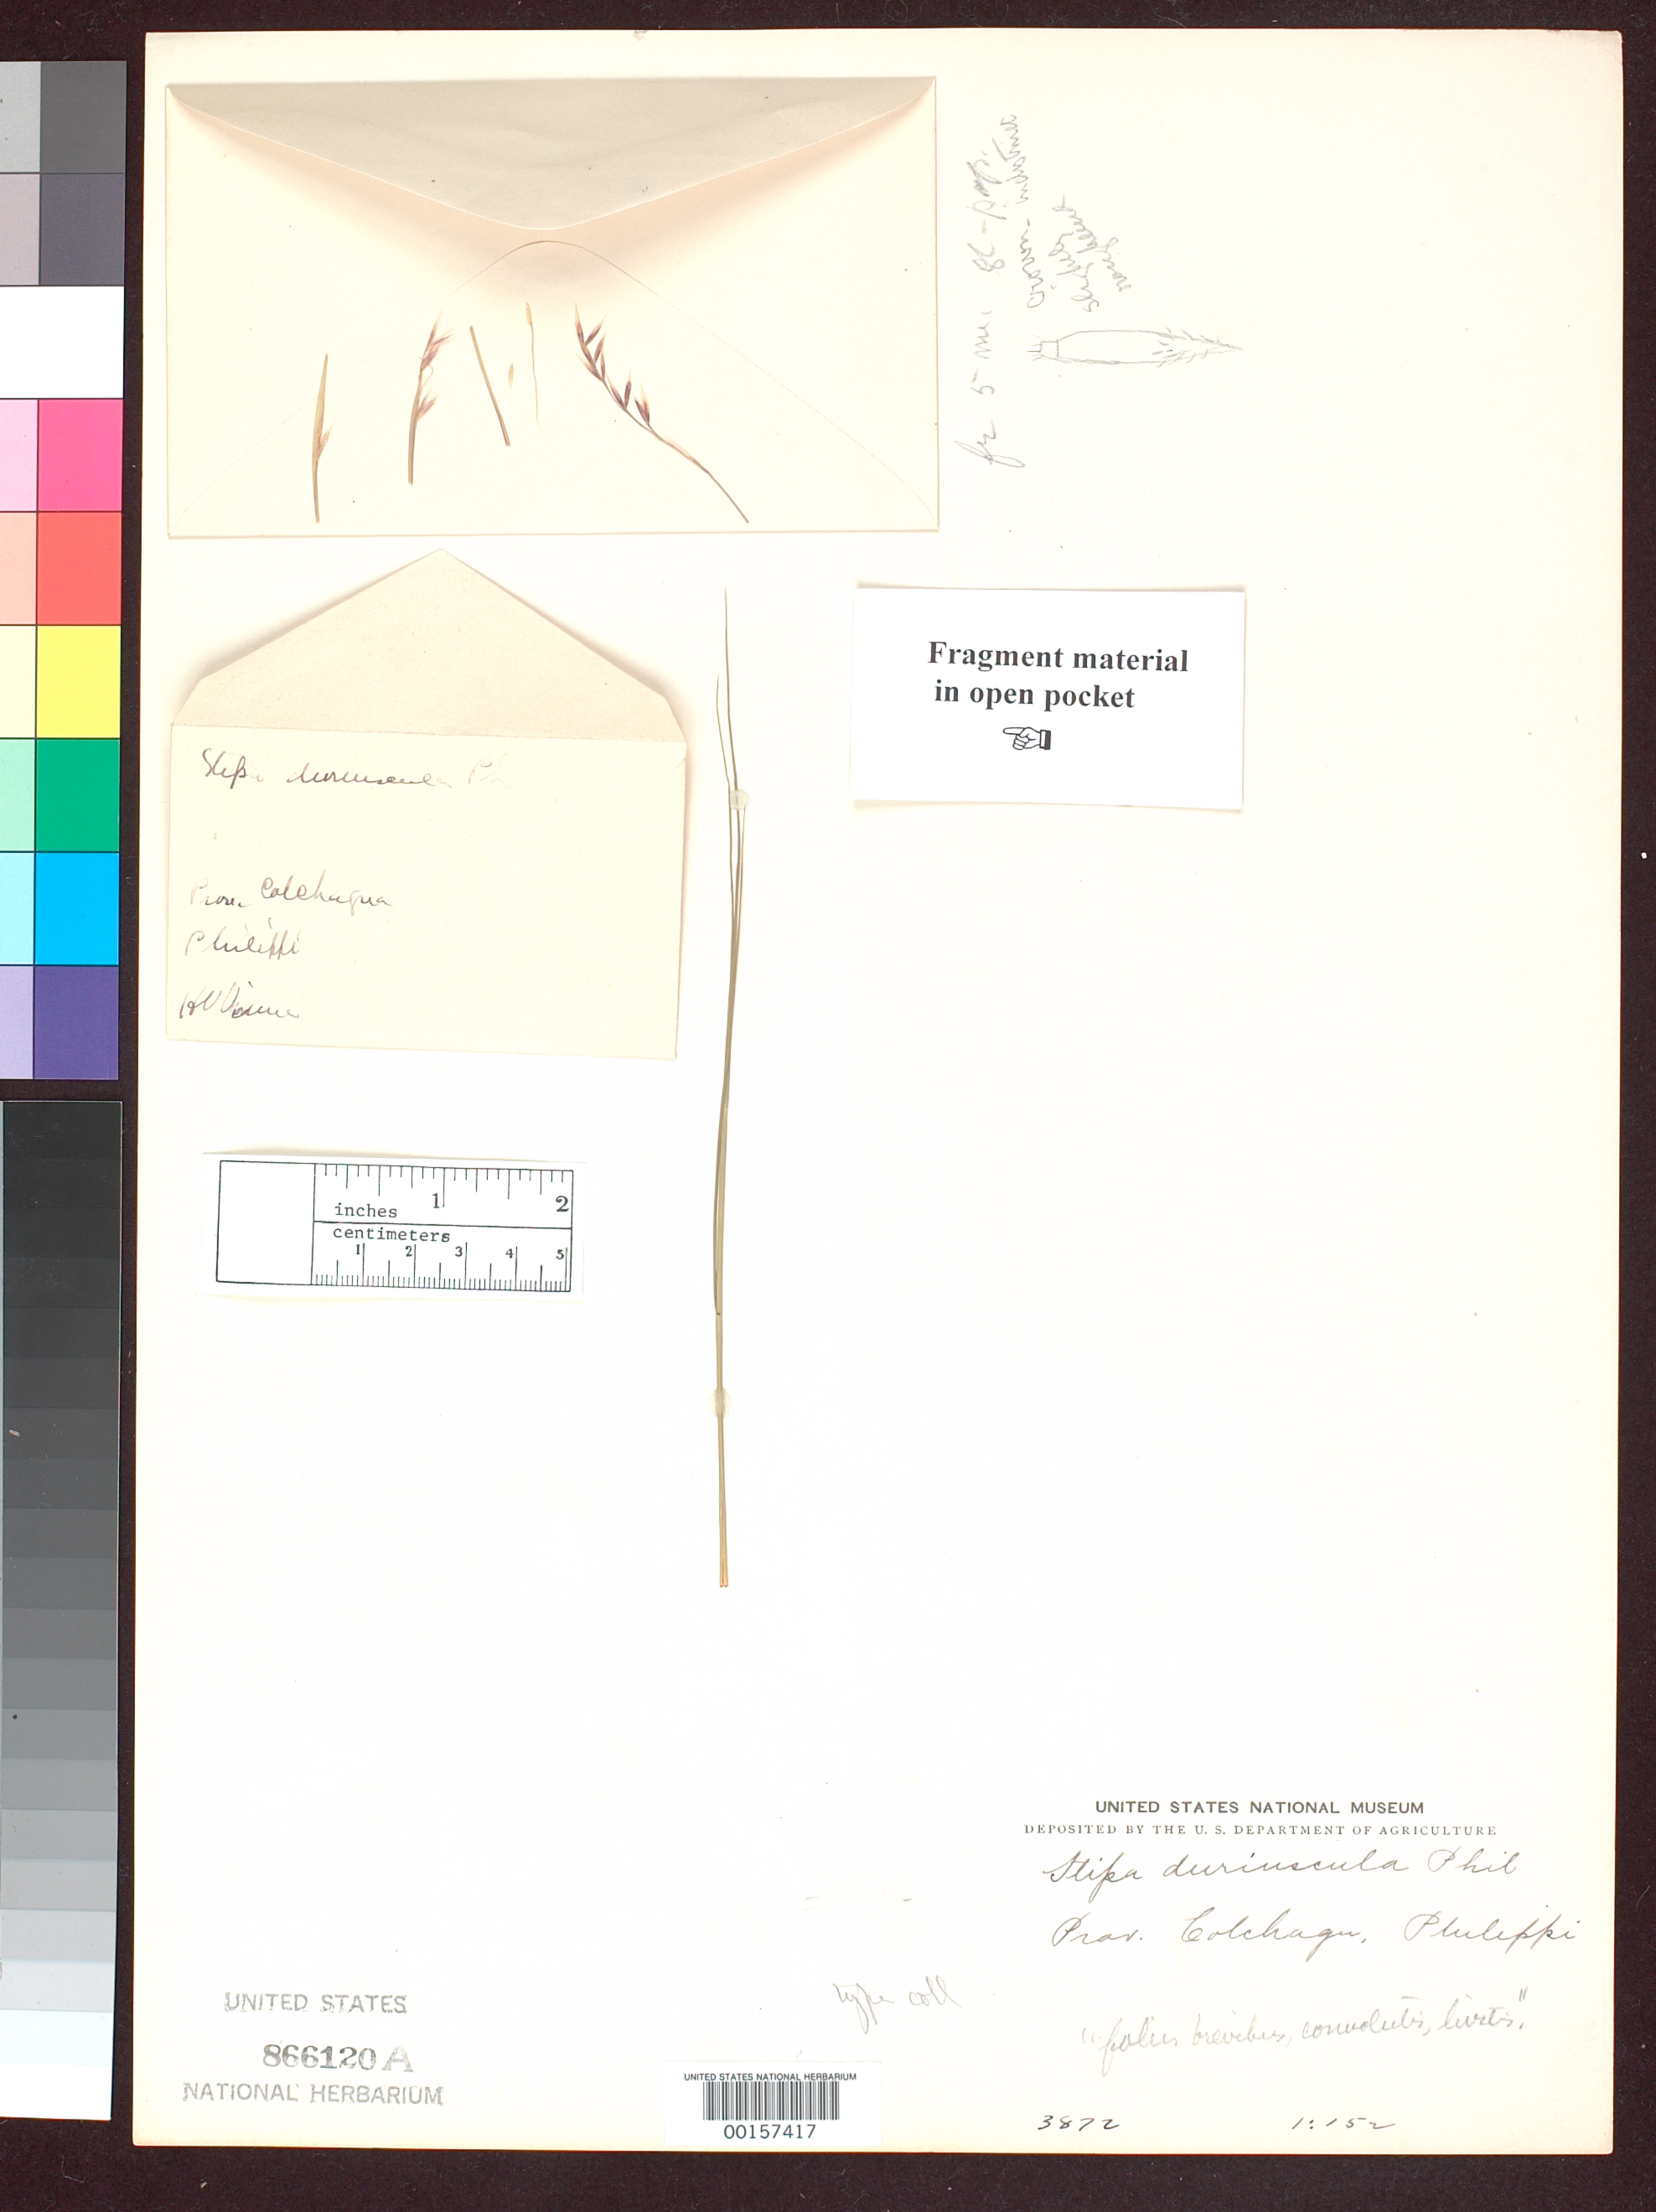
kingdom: Plantae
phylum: Tracheophyta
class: Liliopsida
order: Poales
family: Poaceae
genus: Stipa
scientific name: Stipa duriuscula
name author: Phil.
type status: Type Fragment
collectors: R. A. Philippi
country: Chile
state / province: O'Higgins (VI)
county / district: Colchagua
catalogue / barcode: US 866120A